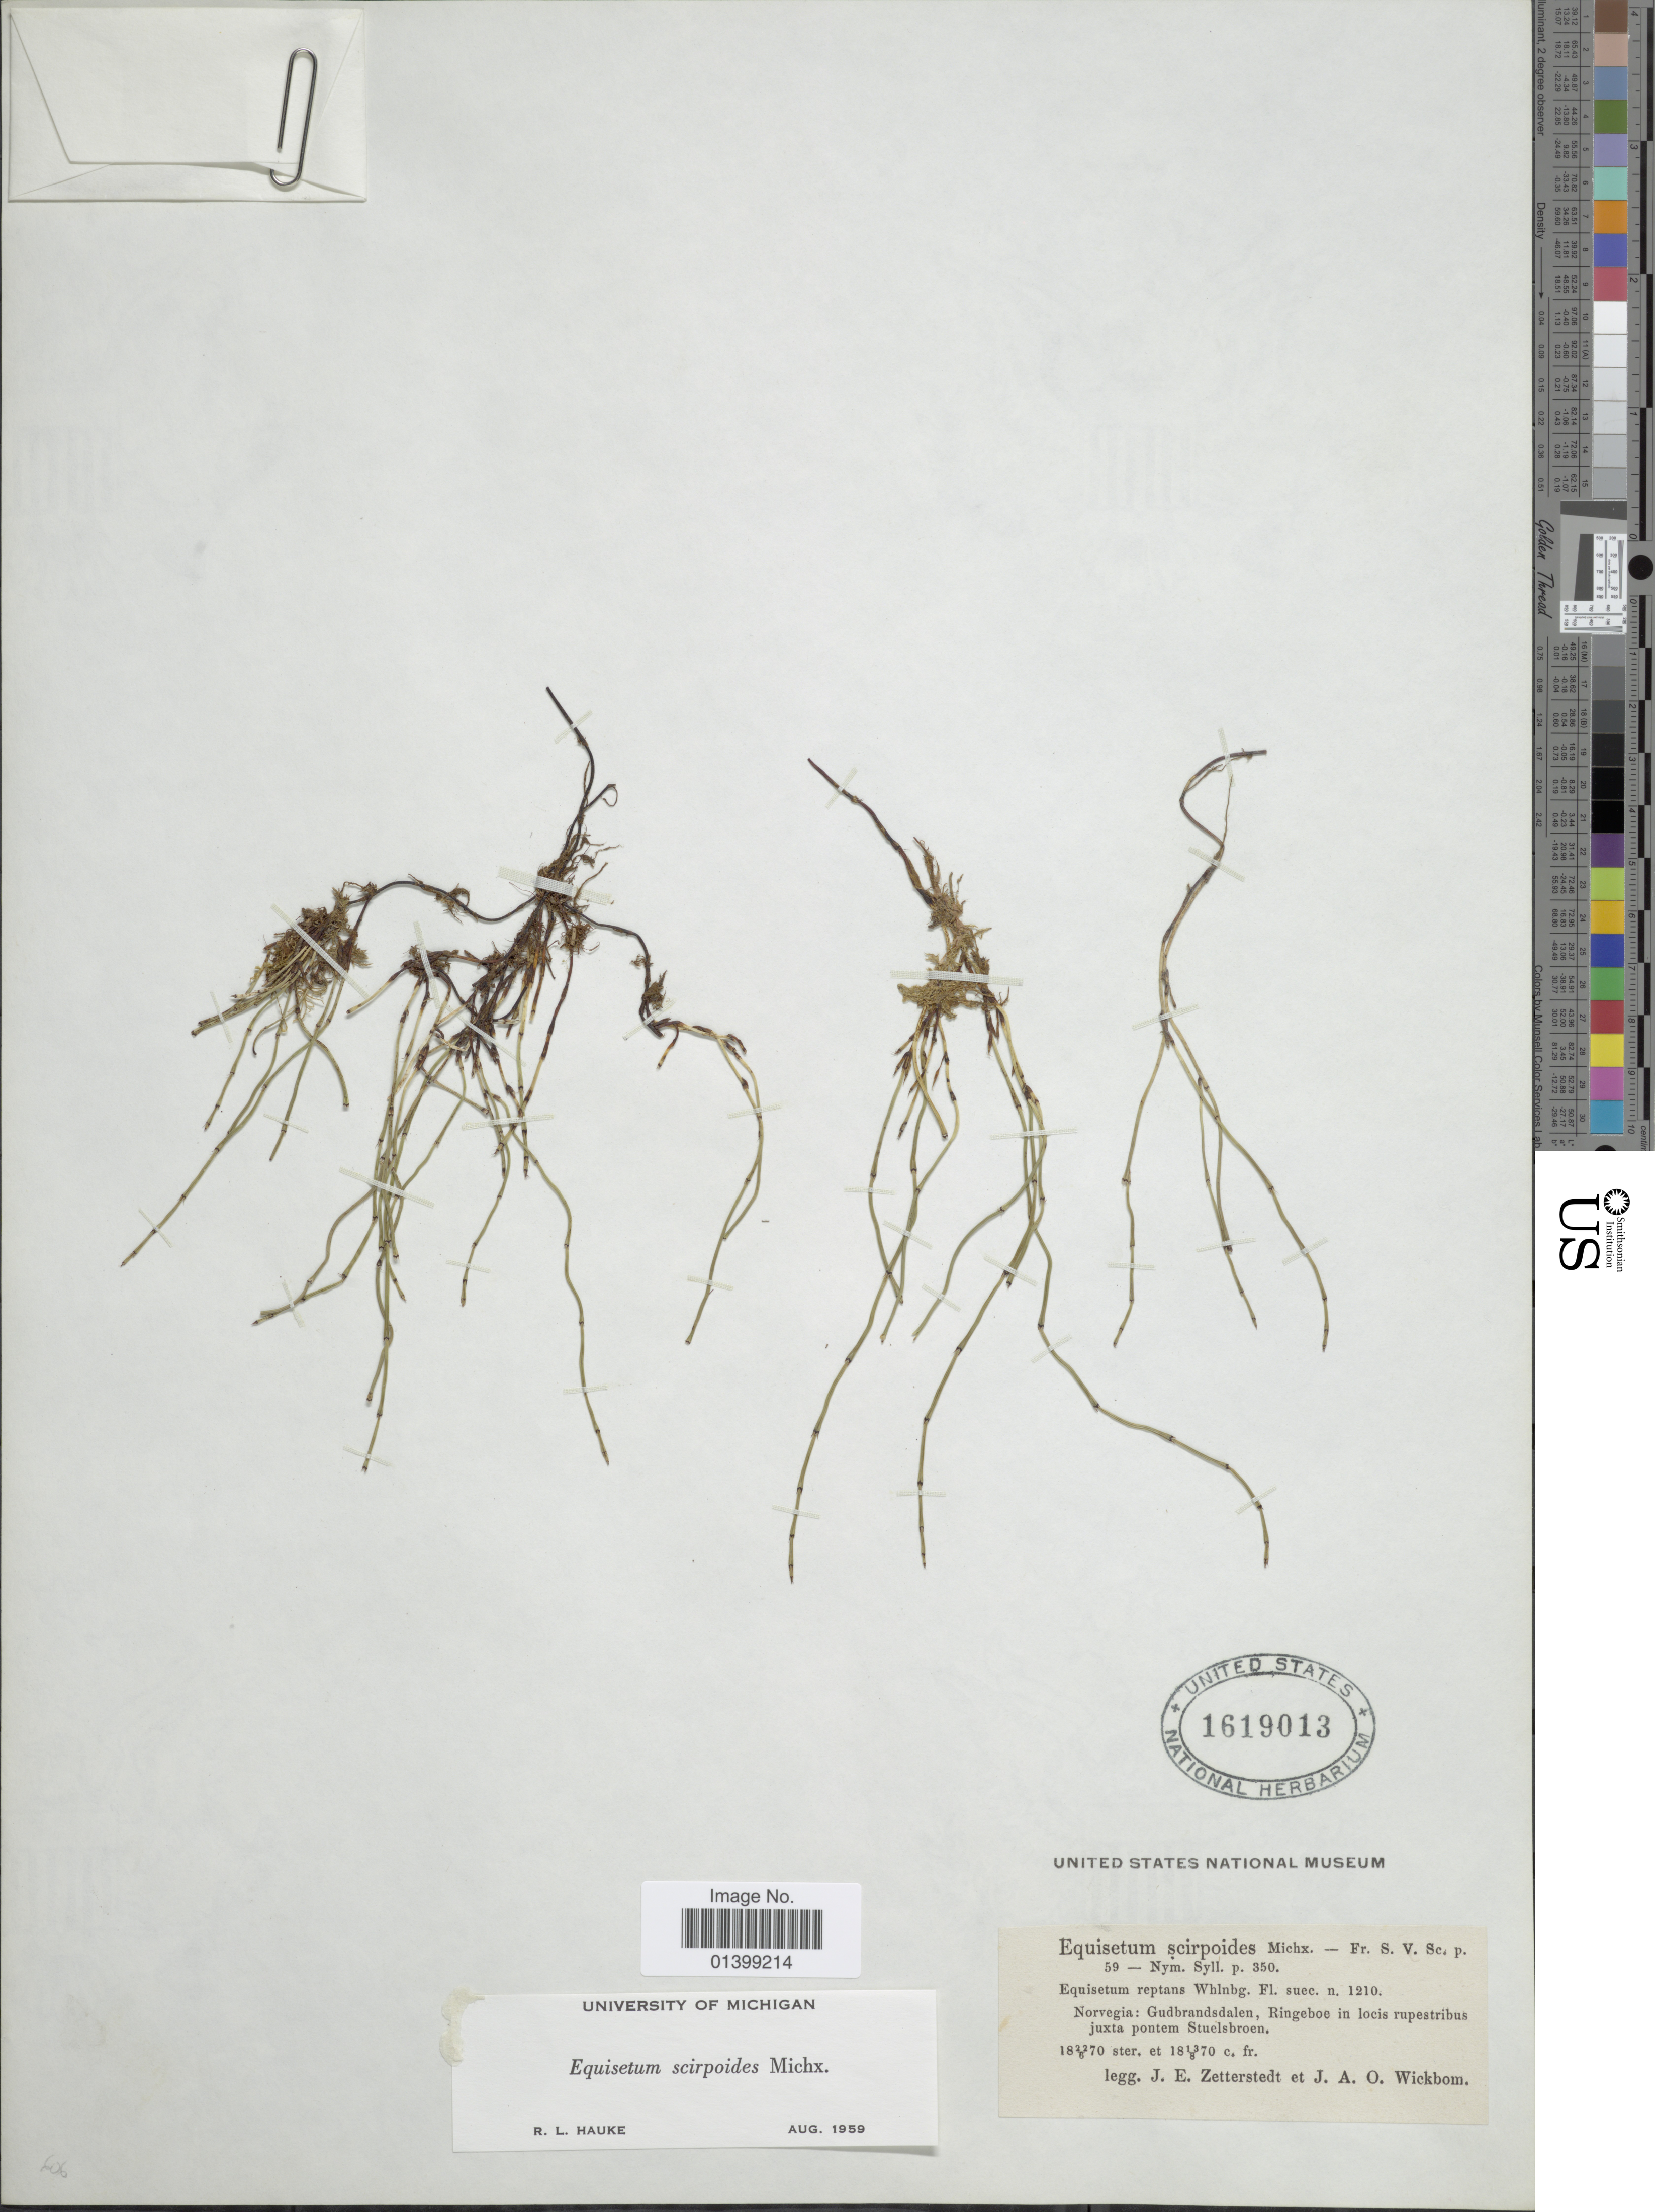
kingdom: Plantae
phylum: Tracheophyta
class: Polypodiopsida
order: Equisetales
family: Equisetaceae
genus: Equisetum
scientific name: Equisetum scirpoides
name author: Michx.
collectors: J.E. Zetterstedt & J. Wickbom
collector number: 59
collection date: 1870-06-22/1870-08-13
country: Norway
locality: Norvegia: Gudbrandsdalen, Ringeboe in locis rupestribus juxta pontem Stuelsbroen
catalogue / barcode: US 1619013